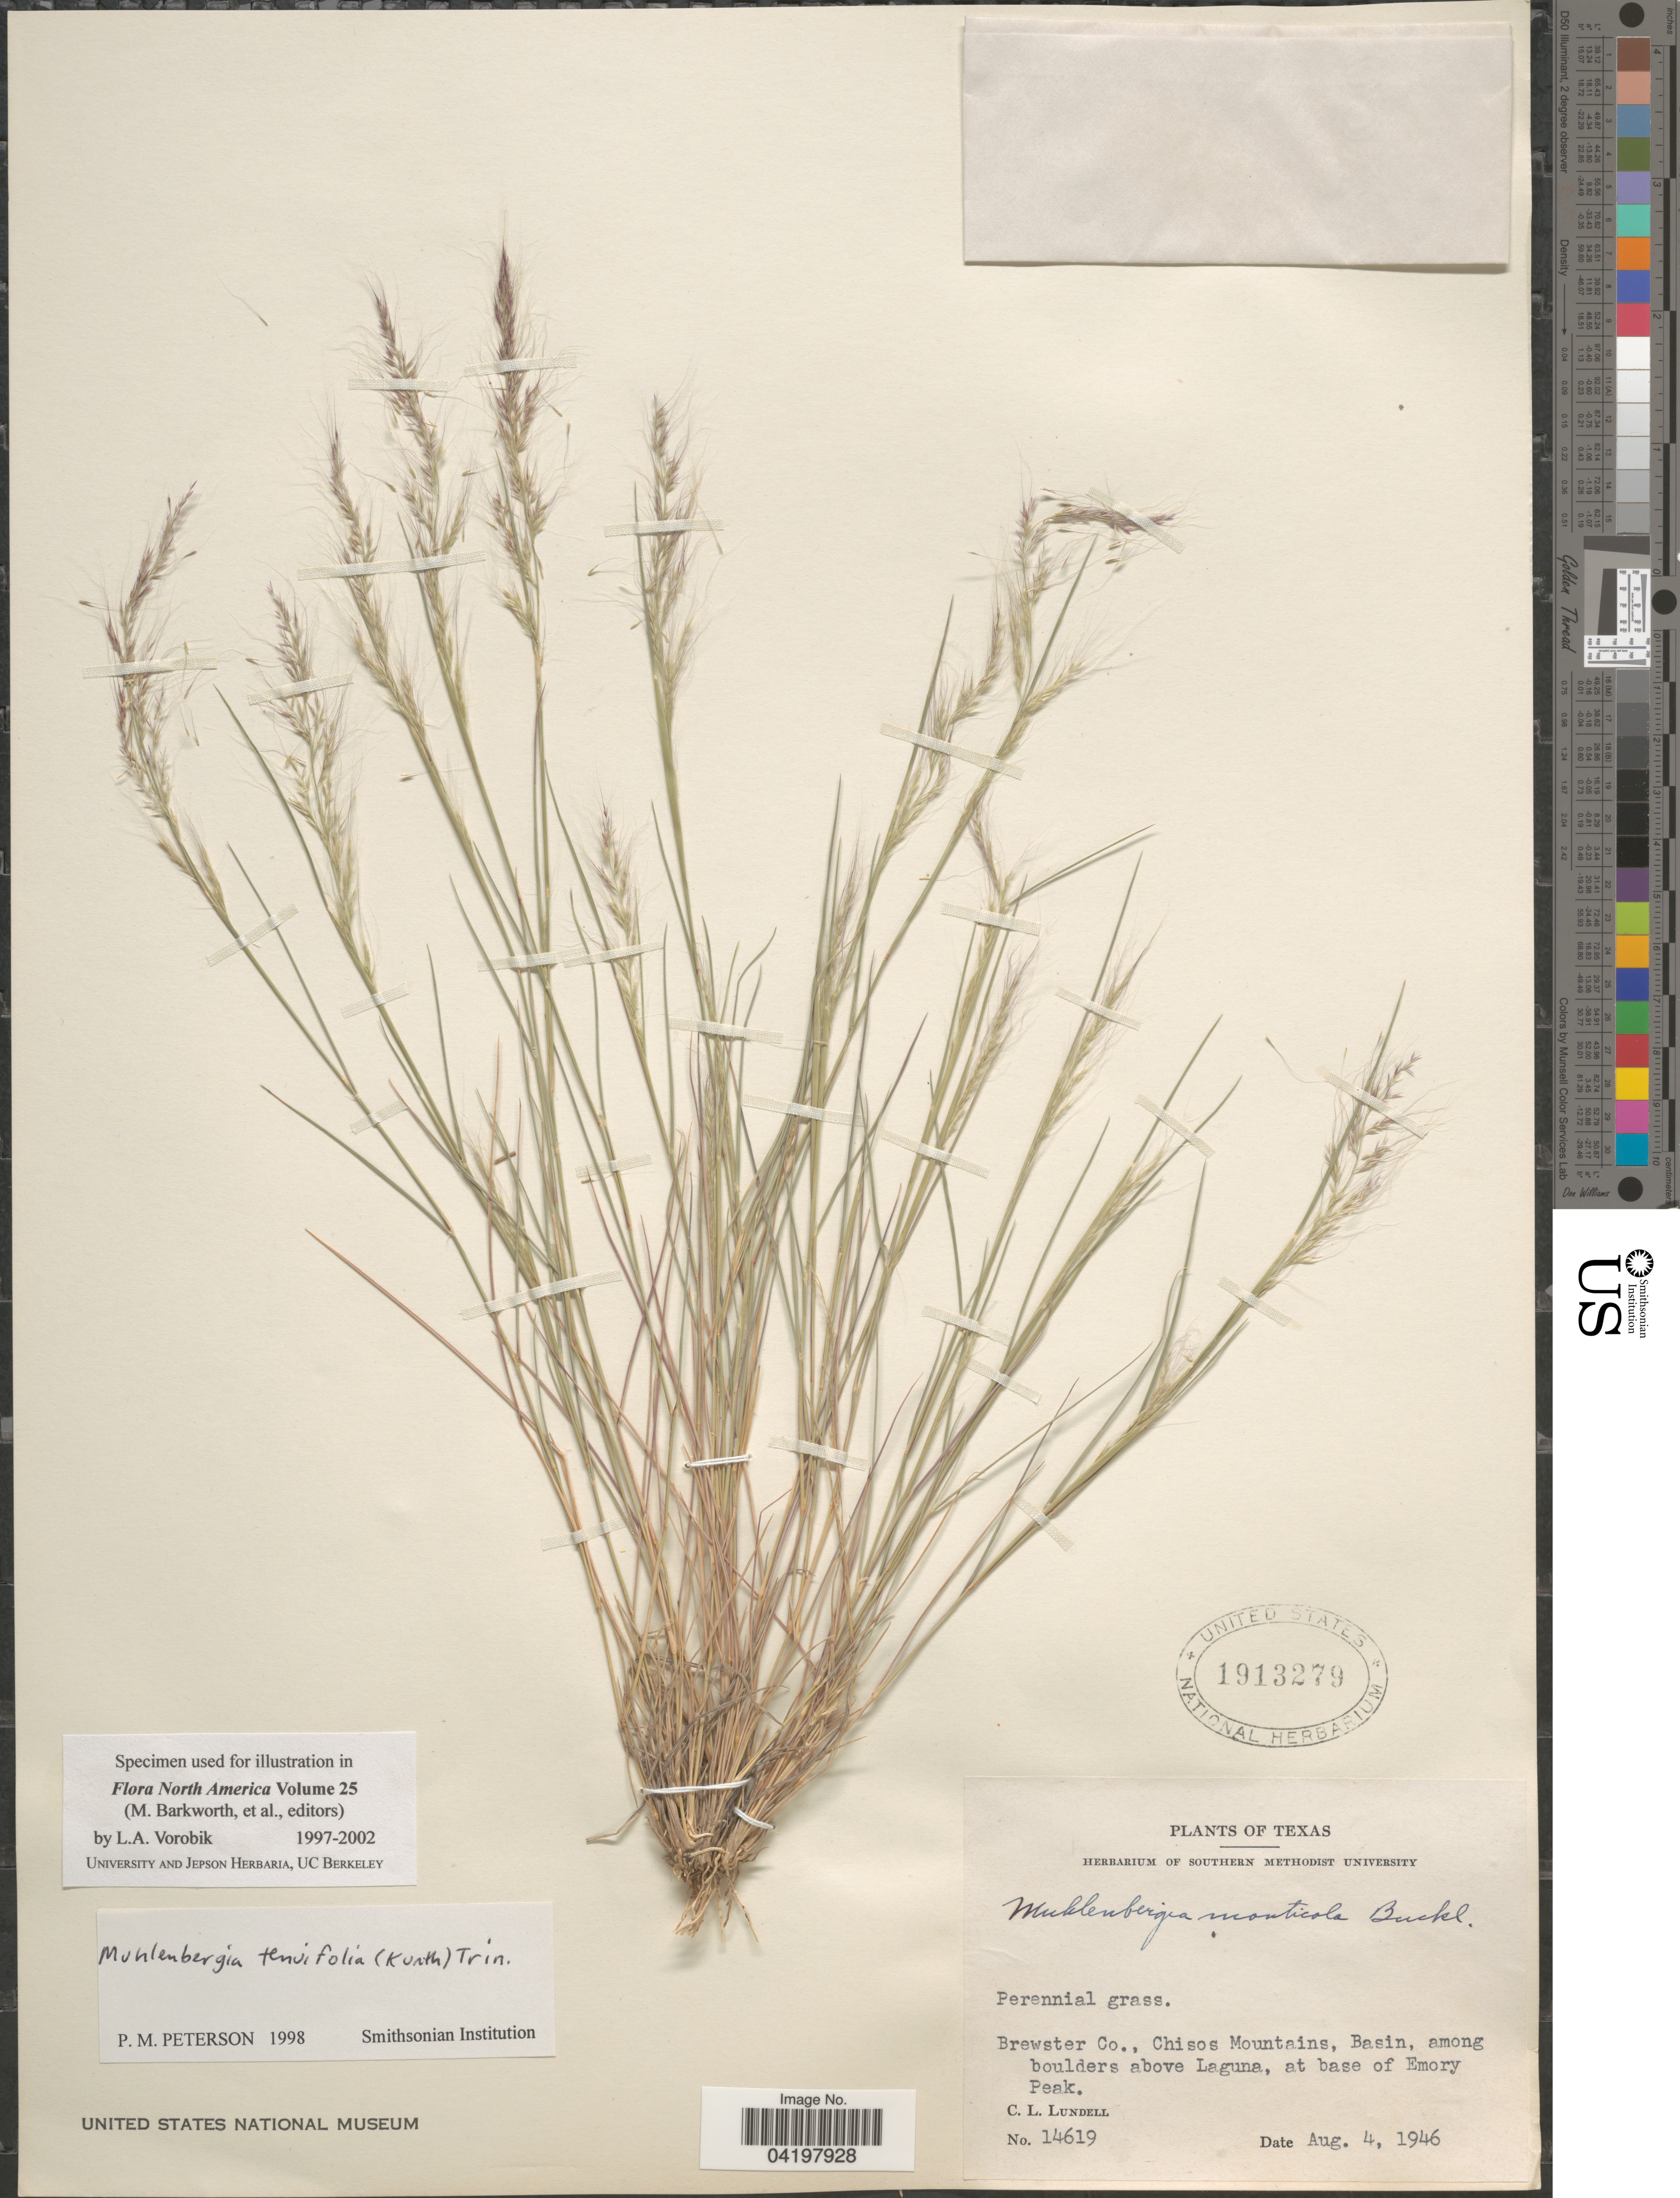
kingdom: Plantae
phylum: Tracheophyta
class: Liliopsida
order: Poales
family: Poaceae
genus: Muhlenbergia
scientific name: Muhlenbergia tenuifolia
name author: (Kunth) Kunth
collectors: C. L. Lundell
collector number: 14619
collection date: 1946-08-04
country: United States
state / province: Texas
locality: Brewster Co., Chisos Mountains, Basin, among boulders above Laguna, at base of Emory Peak.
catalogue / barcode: US 1913279